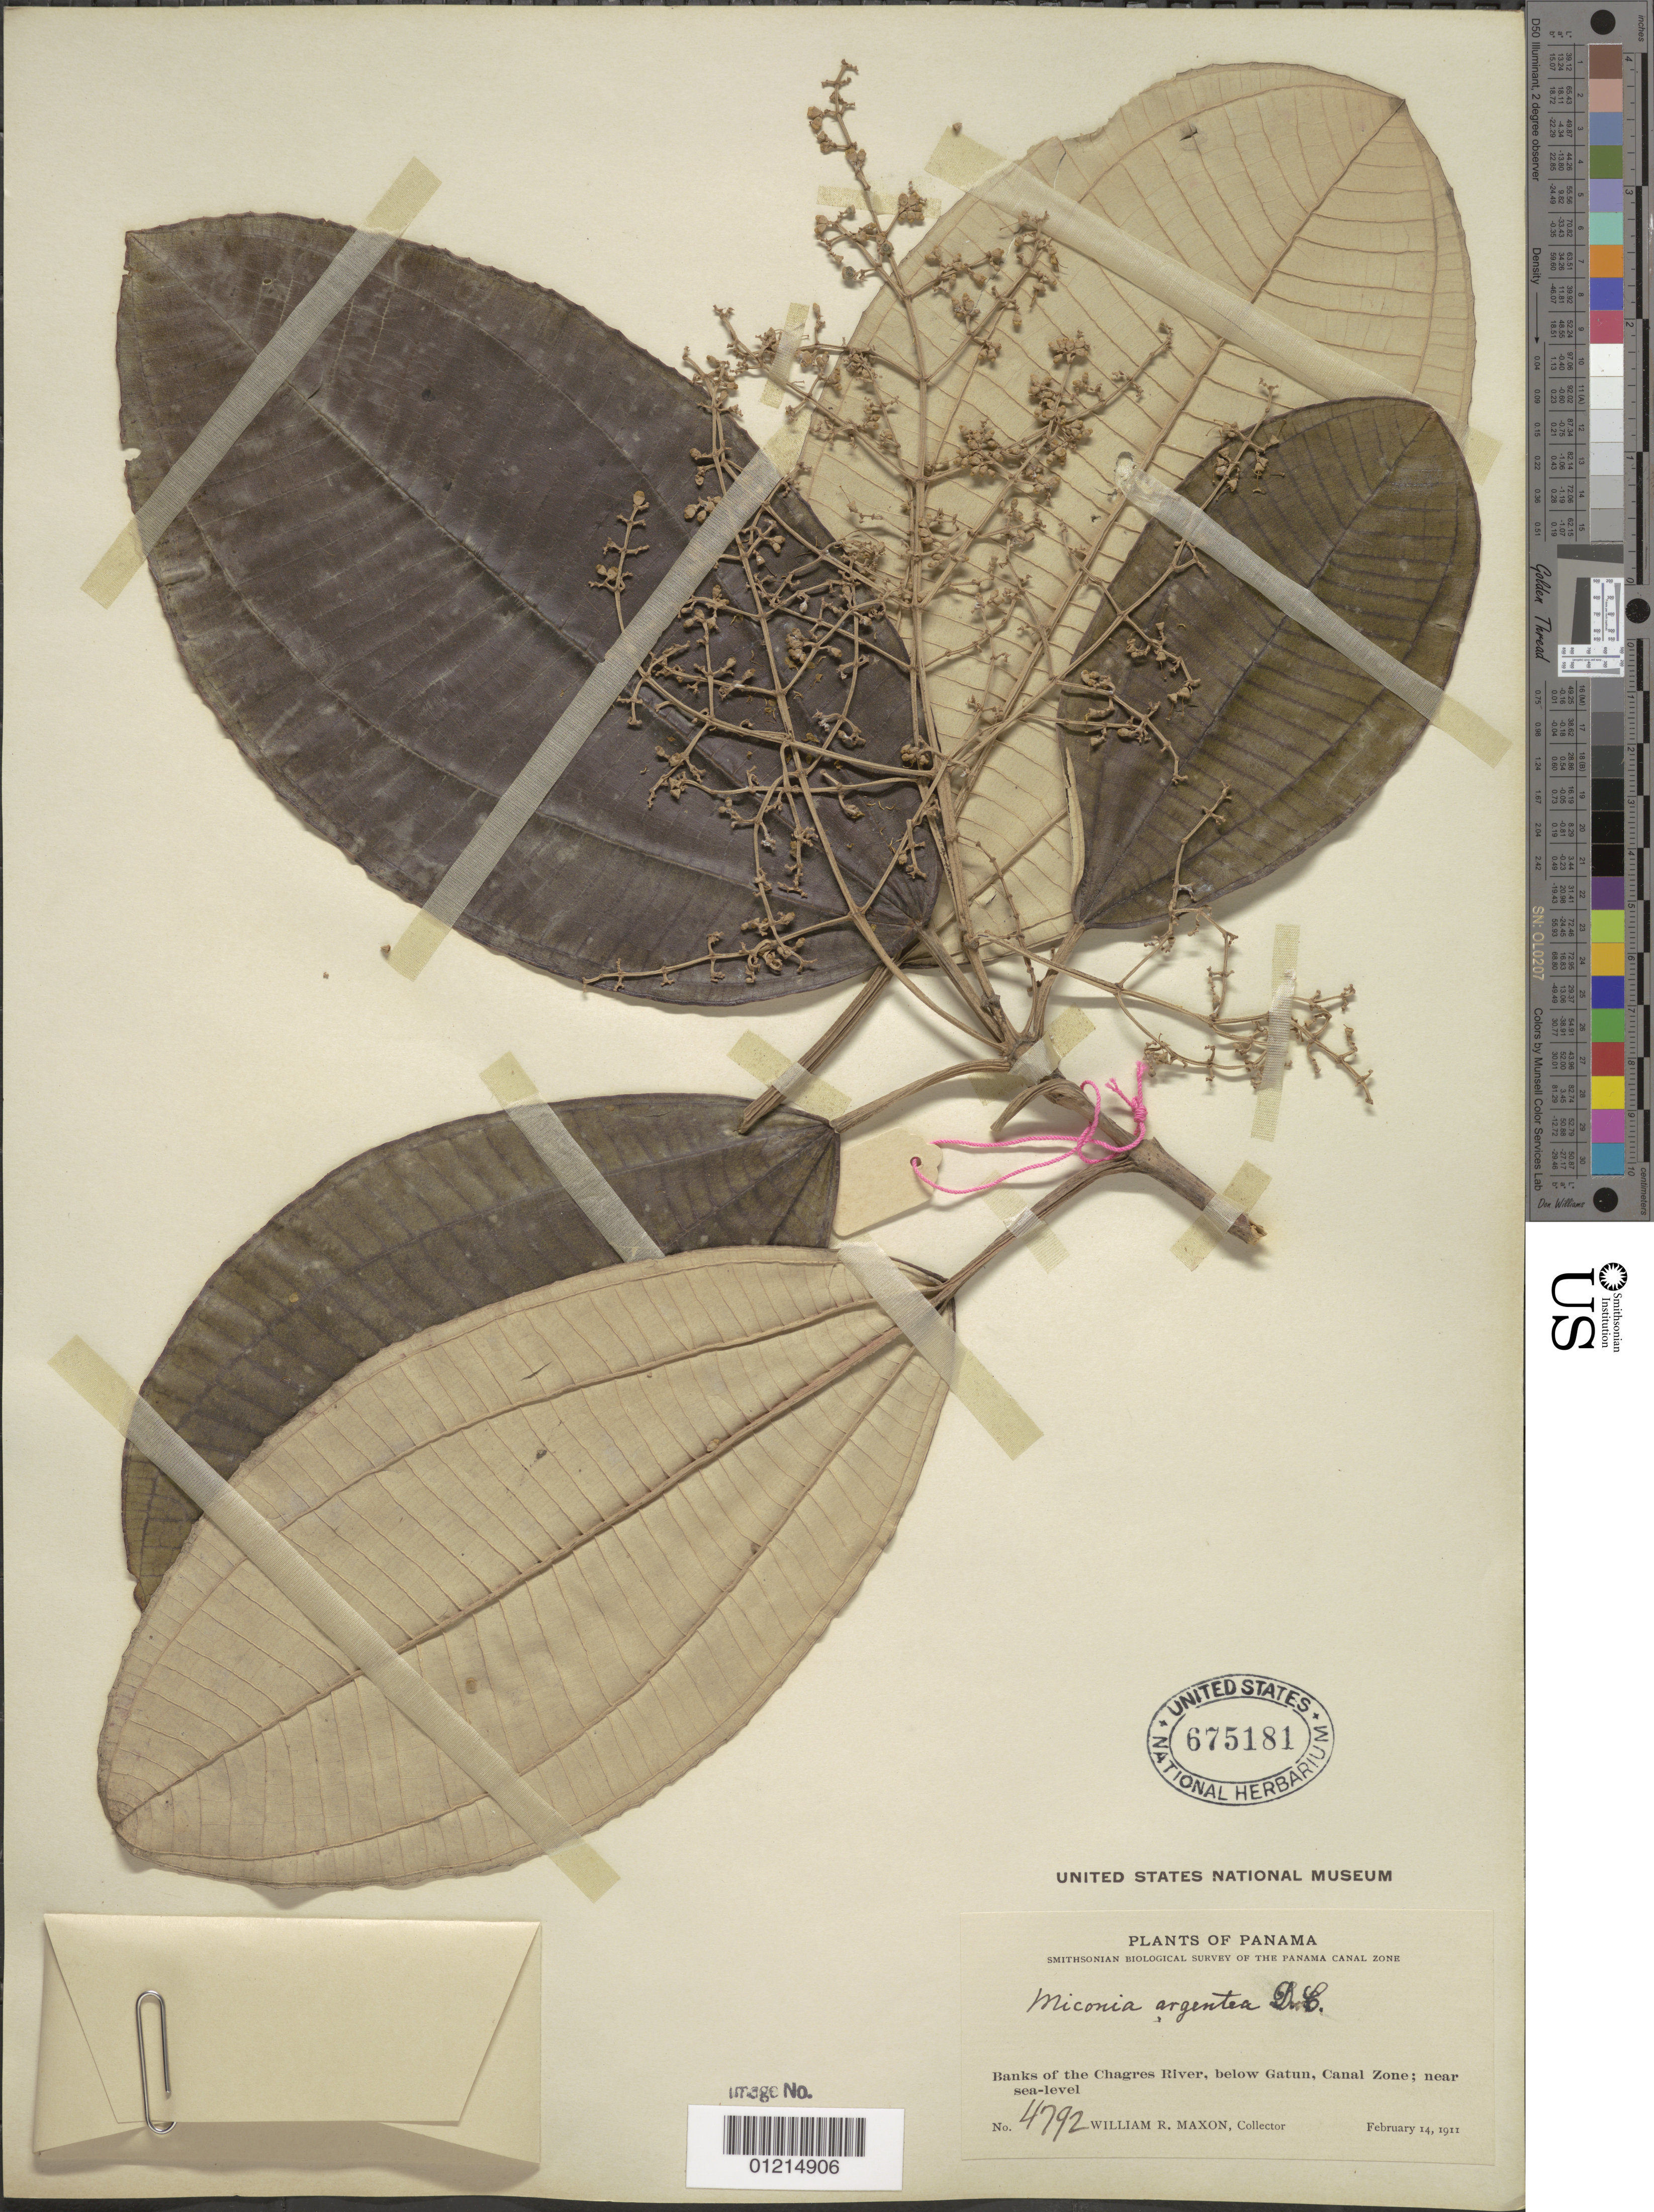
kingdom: Plantae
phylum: Tracheophyta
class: Magnoliopsida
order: Myrtales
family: Melastomataceae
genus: Miconia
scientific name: Miconia argentea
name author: (Sw.) DC.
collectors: W. R. Maxon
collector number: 4792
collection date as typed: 14 Feb 1911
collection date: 1911-02-14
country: Panama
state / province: Colón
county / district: Canal Zone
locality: Banks of the Chagres River, below Gatun, Canal Zone; near sea level.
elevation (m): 0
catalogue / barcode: US 675181